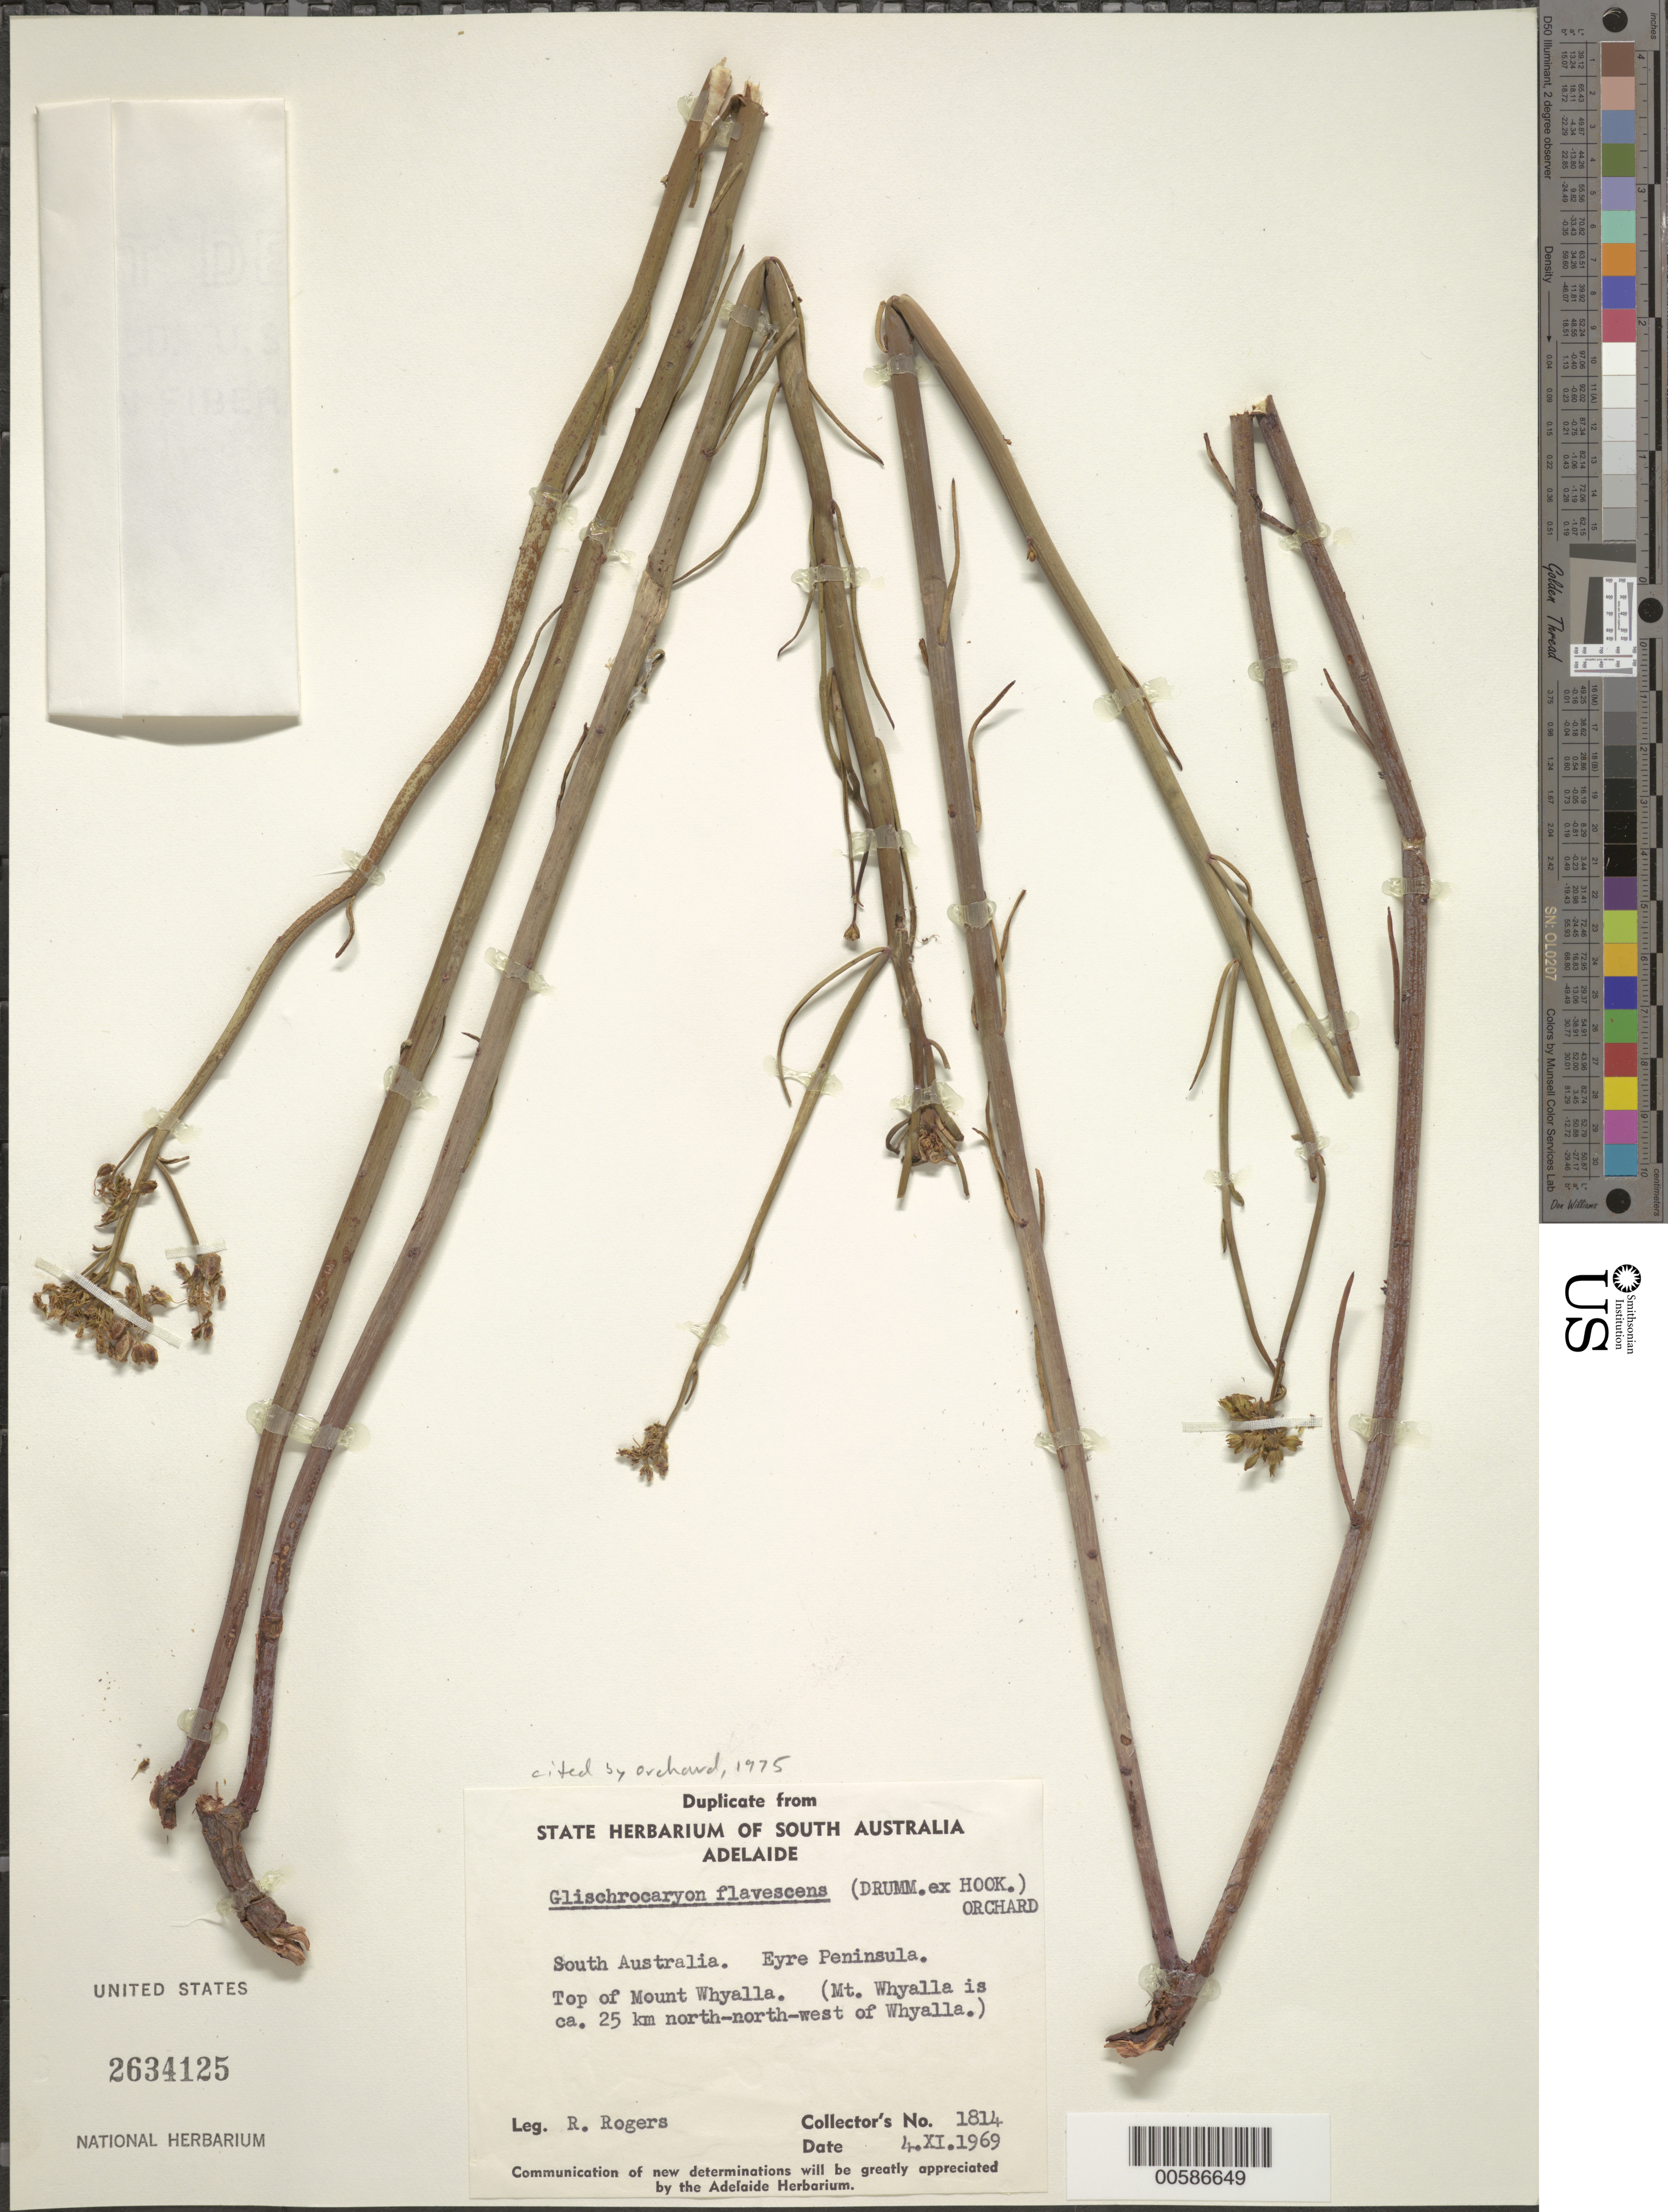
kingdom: Plantae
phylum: Tracheophyta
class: Magnoliopsida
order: Saxifragales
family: Haloragaceae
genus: Glischrocaryon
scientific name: Glischrocaryon flavescens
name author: (Drummond ex Hook.) Orchard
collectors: R. Rogers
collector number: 1814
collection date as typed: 04 Nov 1969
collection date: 1969-11-04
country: Australia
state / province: South Australia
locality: Eyre Peninsula, top of Mount Whyalla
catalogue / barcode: US 2634125